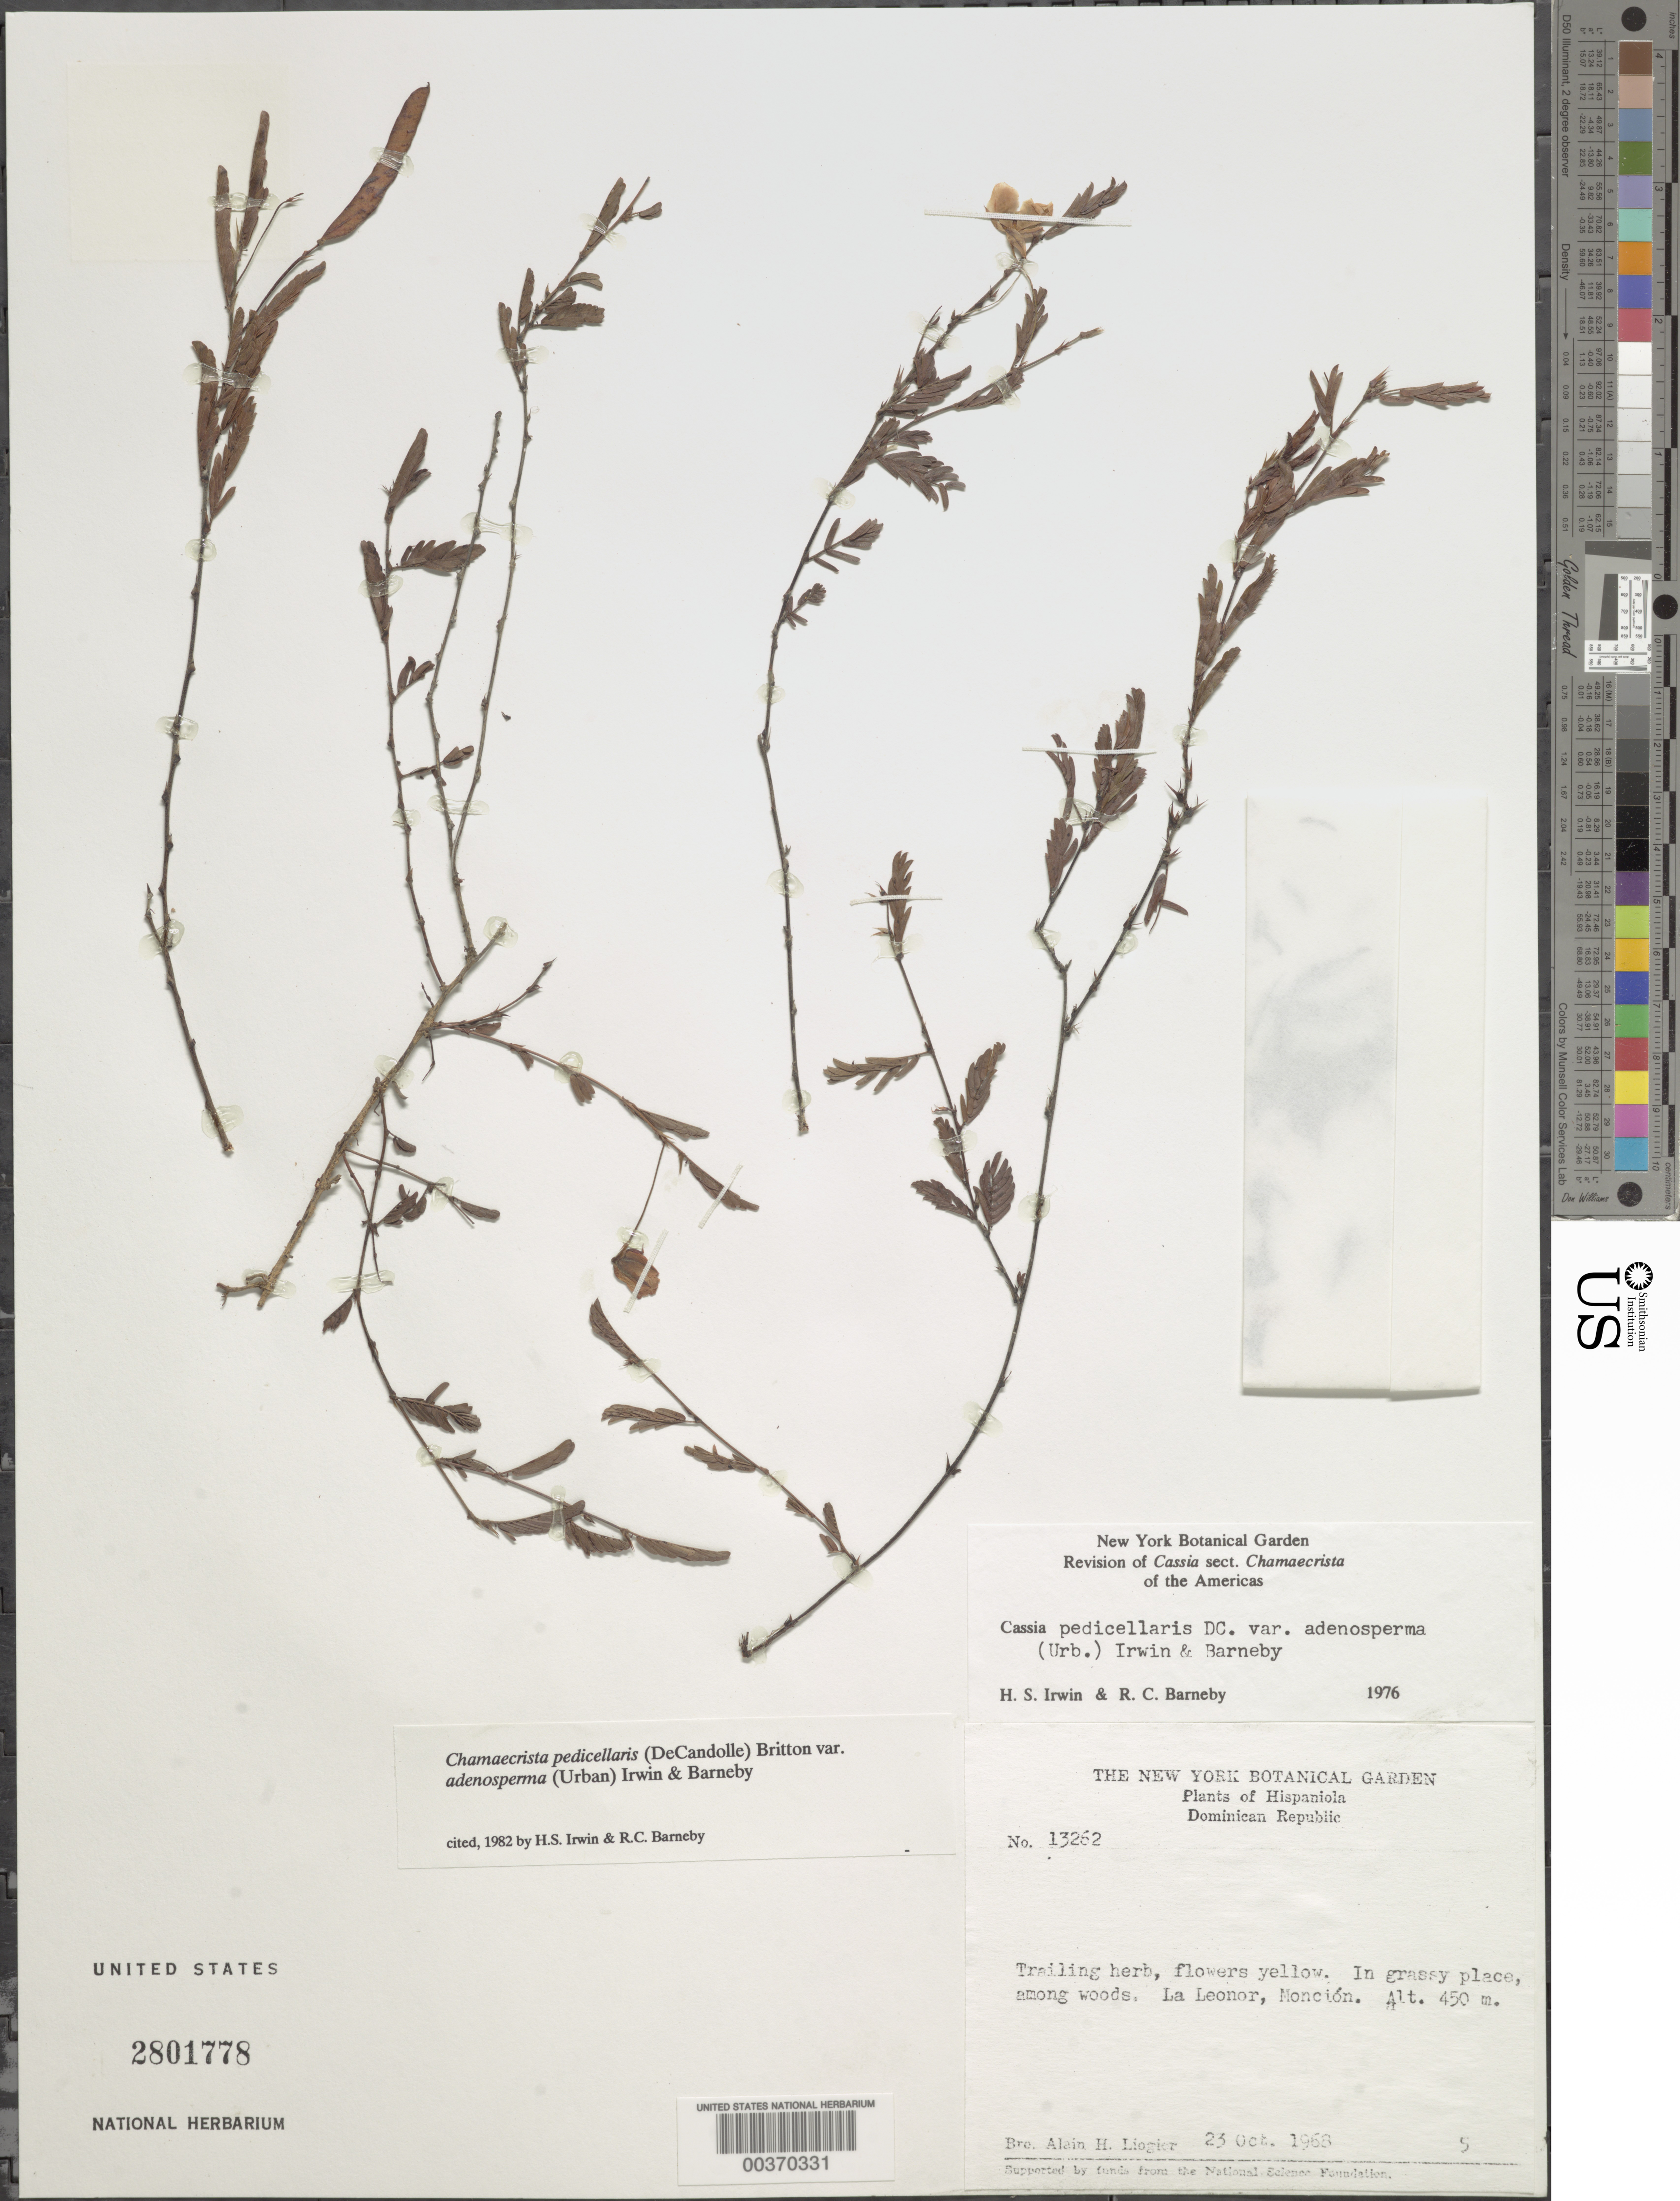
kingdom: Plantae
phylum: Tracheophyta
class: Magnoliopsida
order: Fabales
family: Fabaceae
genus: Chamaecrista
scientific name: Chamaecrista pedicellaris var. adenosperma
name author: (Urb.) H.S. Irwin & Barneby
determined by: Irwin, Howard S.; Barneby, R. C.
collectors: A. H. Liogier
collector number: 13262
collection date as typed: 23 Oct 1968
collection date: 1968-10-23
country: Dominican Republic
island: Hispaniola Island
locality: La leonor, moncion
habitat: In grassy place, among woods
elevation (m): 450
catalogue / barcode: US 2801778